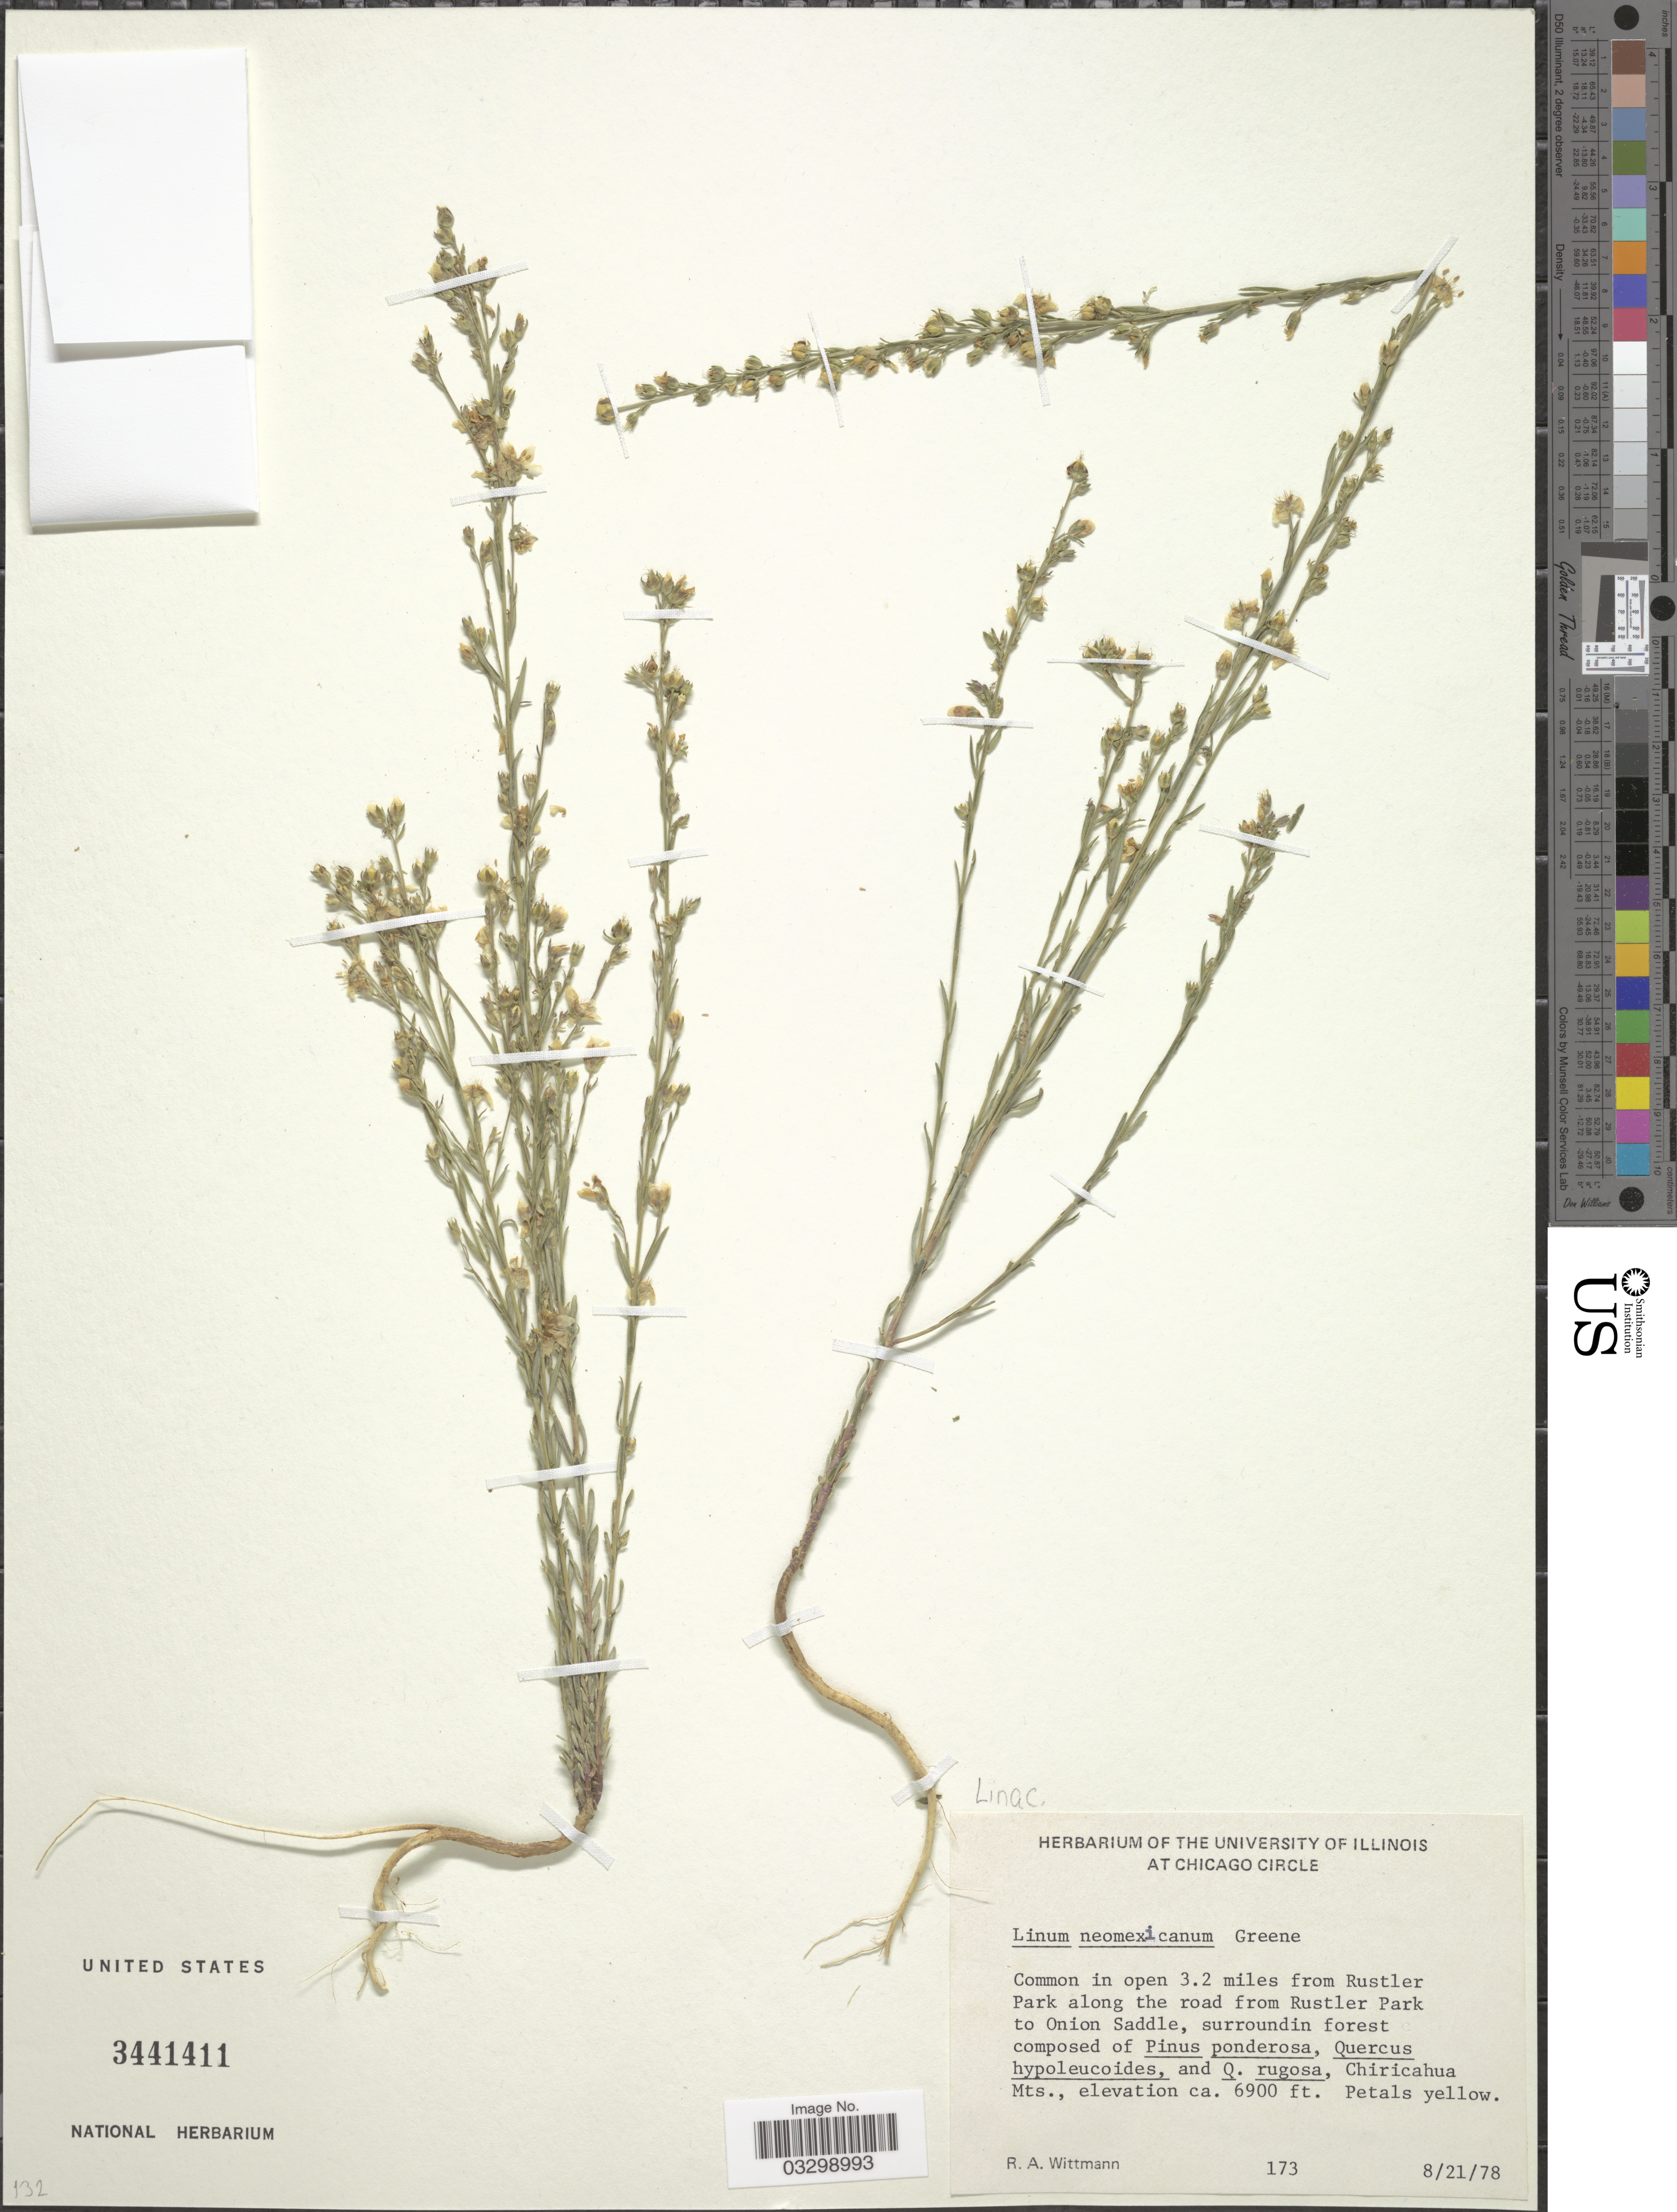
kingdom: Plantae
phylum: Tracheophyta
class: Magnoliopsida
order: Malpighiales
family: Linaceae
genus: Linum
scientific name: Linum neomexicanum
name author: Greene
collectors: R. Wittmann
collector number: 173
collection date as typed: Transcribed d/m/y: 21/8/78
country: United States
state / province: Illinois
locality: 3.2 miles from Rustler Park along the road from Rustler Park to Onion Saddle. Chiricahua Mts.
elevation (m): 2103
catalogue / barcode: US 3441411